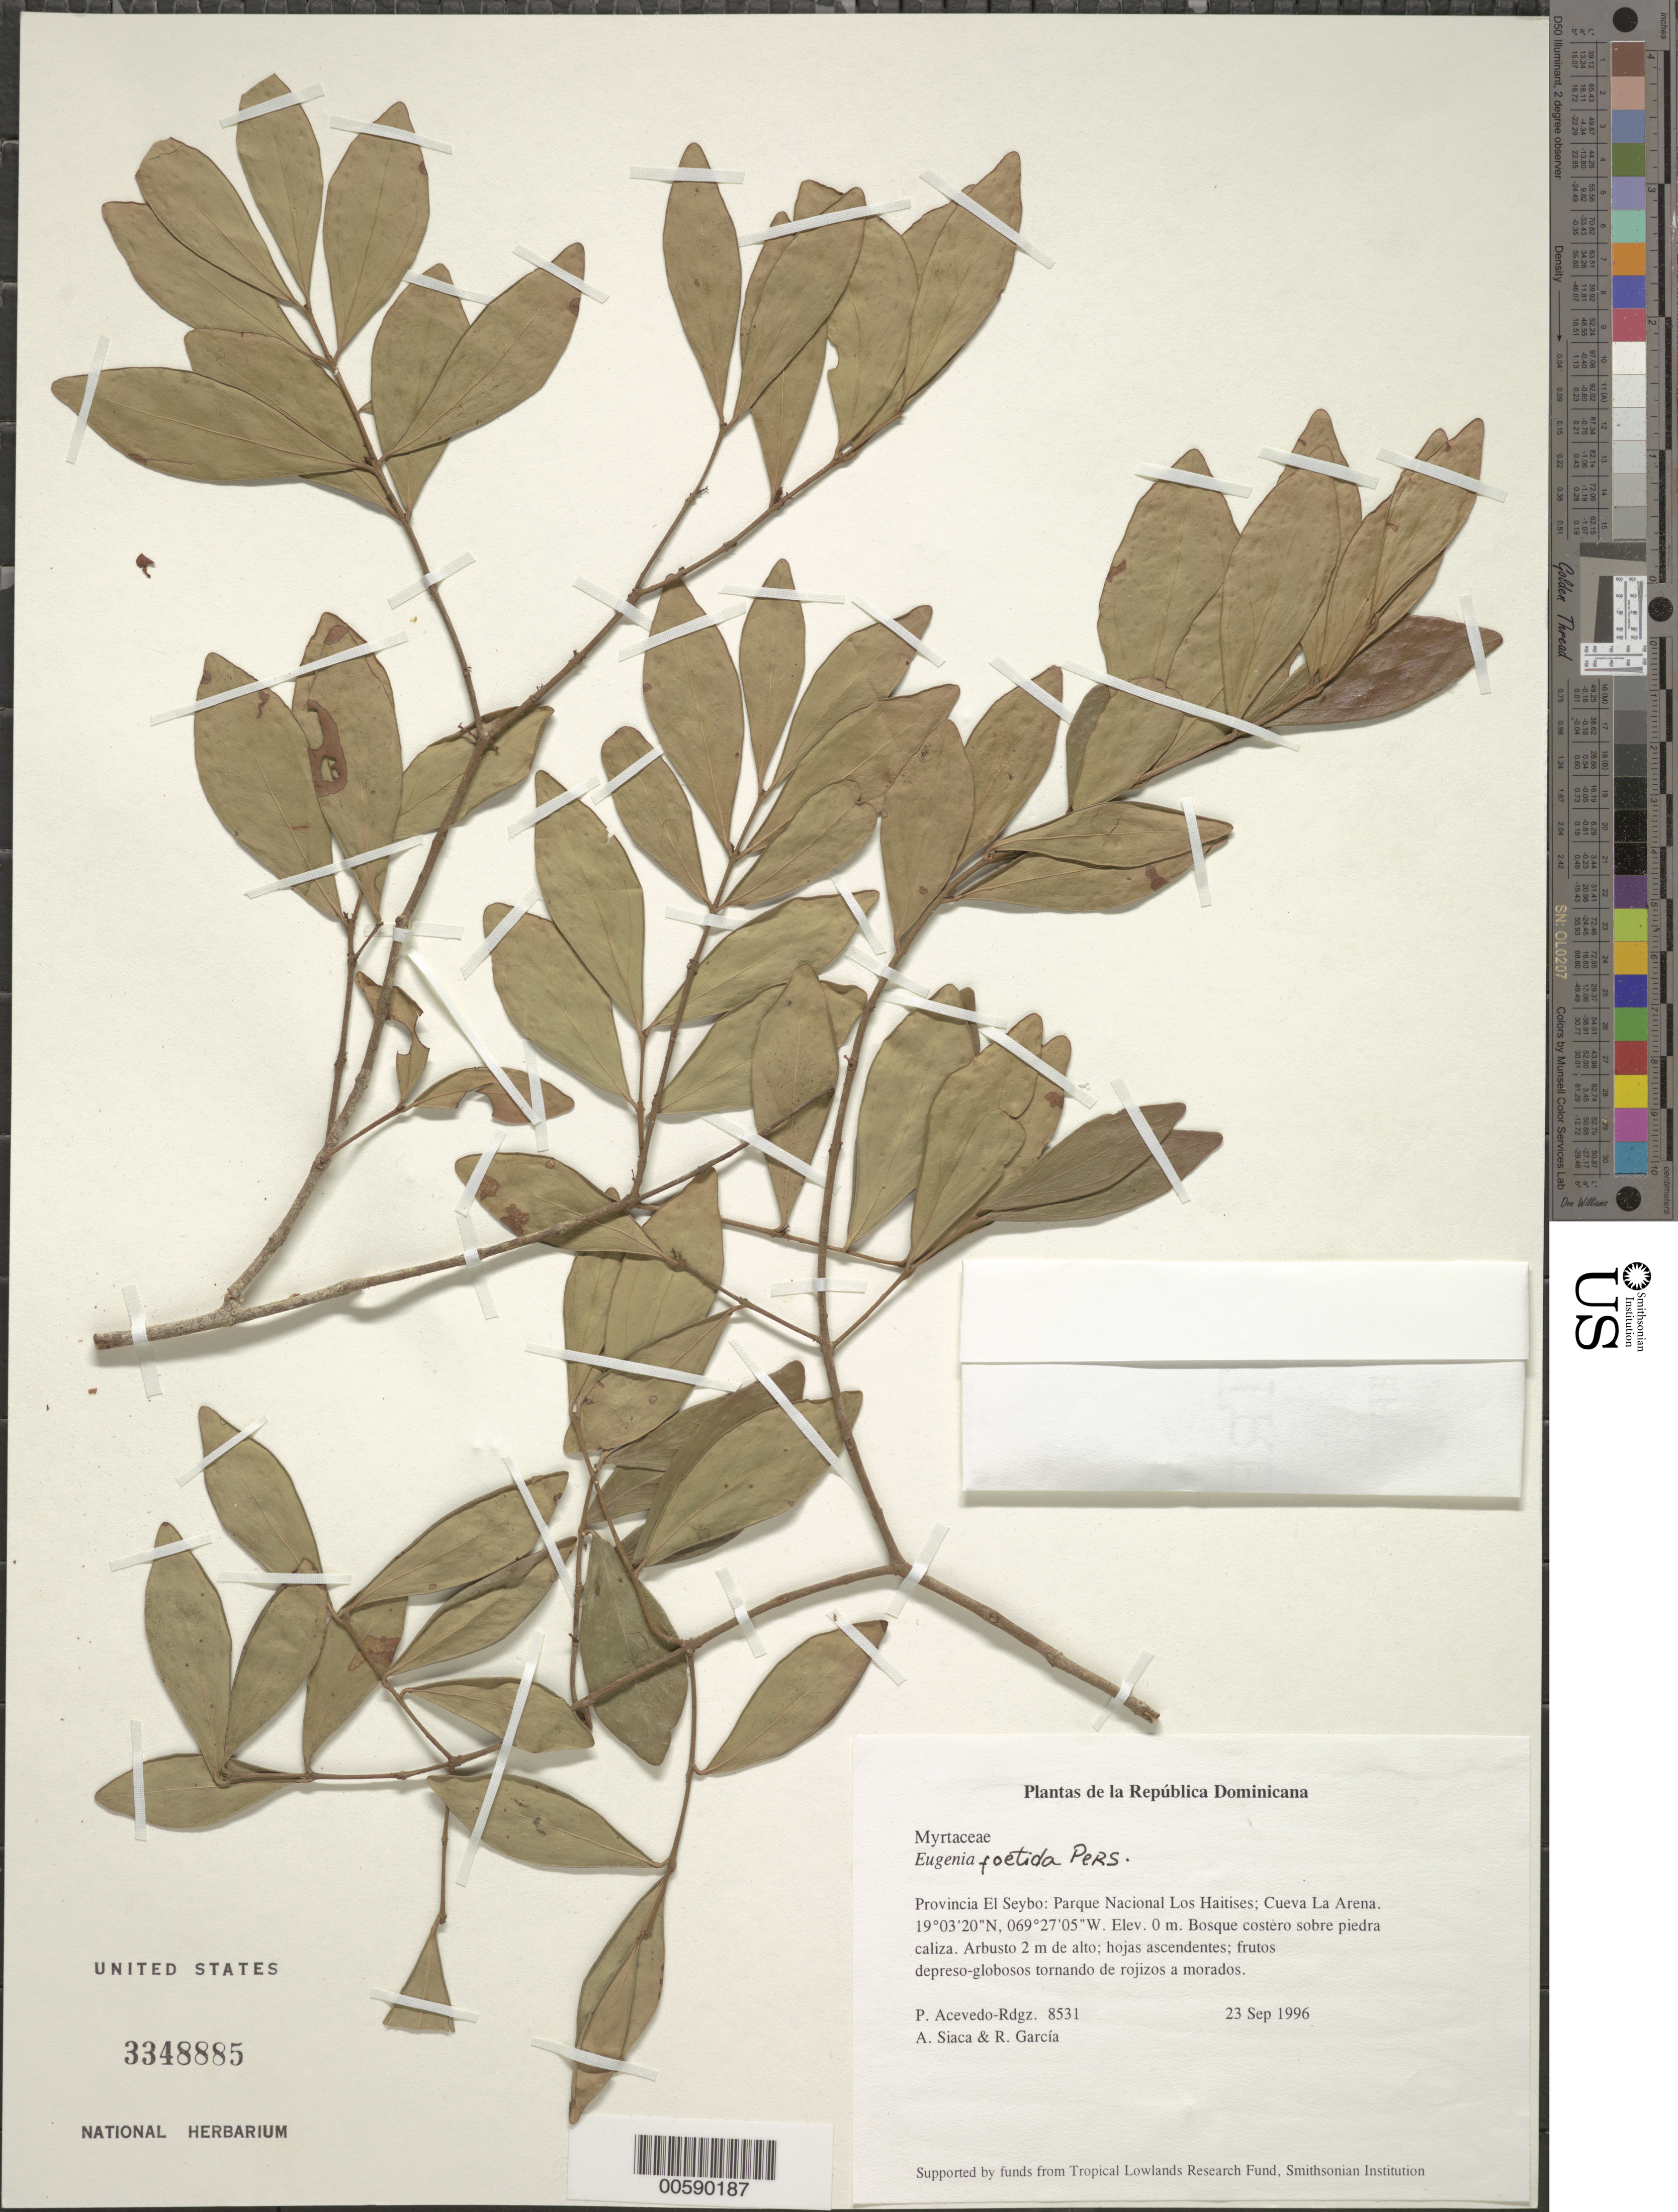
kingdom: Plantae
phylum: Tracheophyta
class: Magnoliopsida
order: Myrtales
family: Myrtaceae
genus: Eugenia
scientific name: Eugenia foetida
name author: Pers.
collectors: P. Acevedo-Rodr., A. Siaca & R. G. García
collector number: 8531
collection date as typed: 23 Sep 1996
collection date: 1996-09-23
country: Dominican Republic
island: Hispaniola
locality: Provincia El Seibo: Parque Nacional Los Haitises; Cueva La Arena.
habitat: Bosque costero sobre piedra caliza.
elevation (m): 0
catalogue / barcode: US 3348885